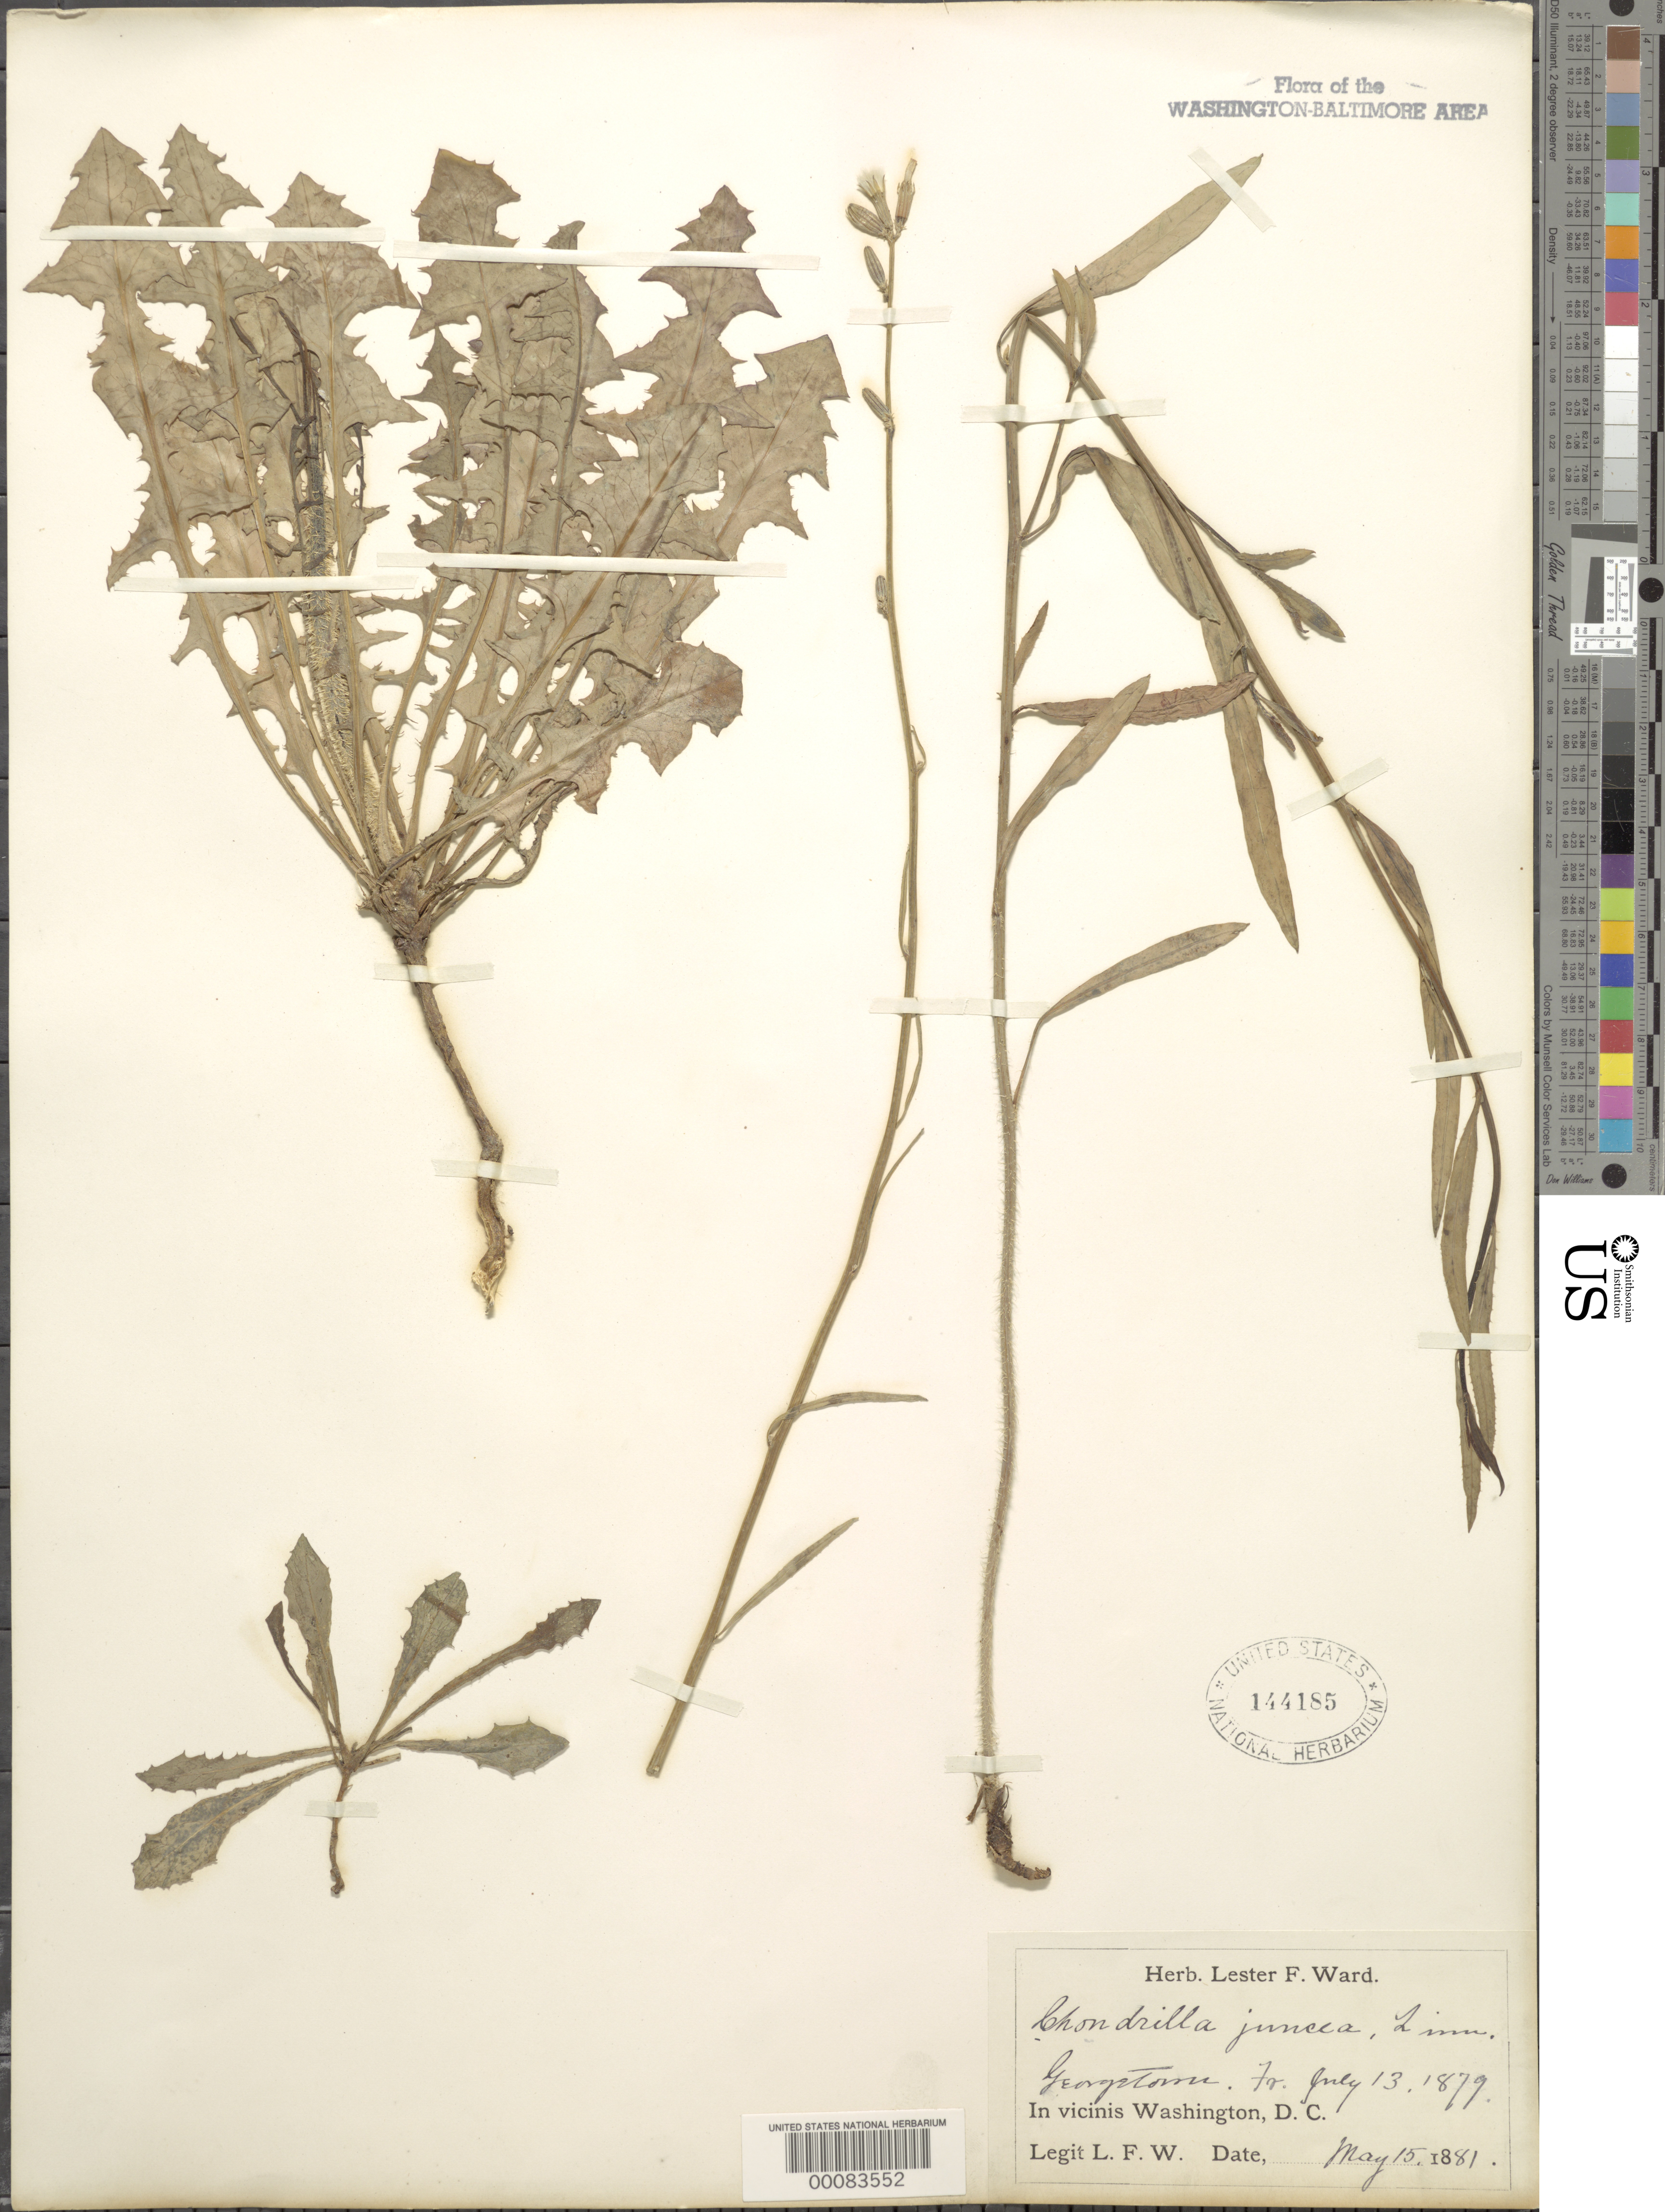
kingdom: Plantae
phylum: Tracheophyta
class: Magnoliopsida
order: Asterales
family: Asteraceae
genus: Chondrilla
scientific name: Chondrilla juncea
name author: L.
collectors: L. F. Ward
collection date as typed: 13 Jul 1879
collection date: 1879-07-13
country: United States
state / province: District of Columbia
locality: Georgetown C. & O. Canal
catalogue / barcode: US 144185